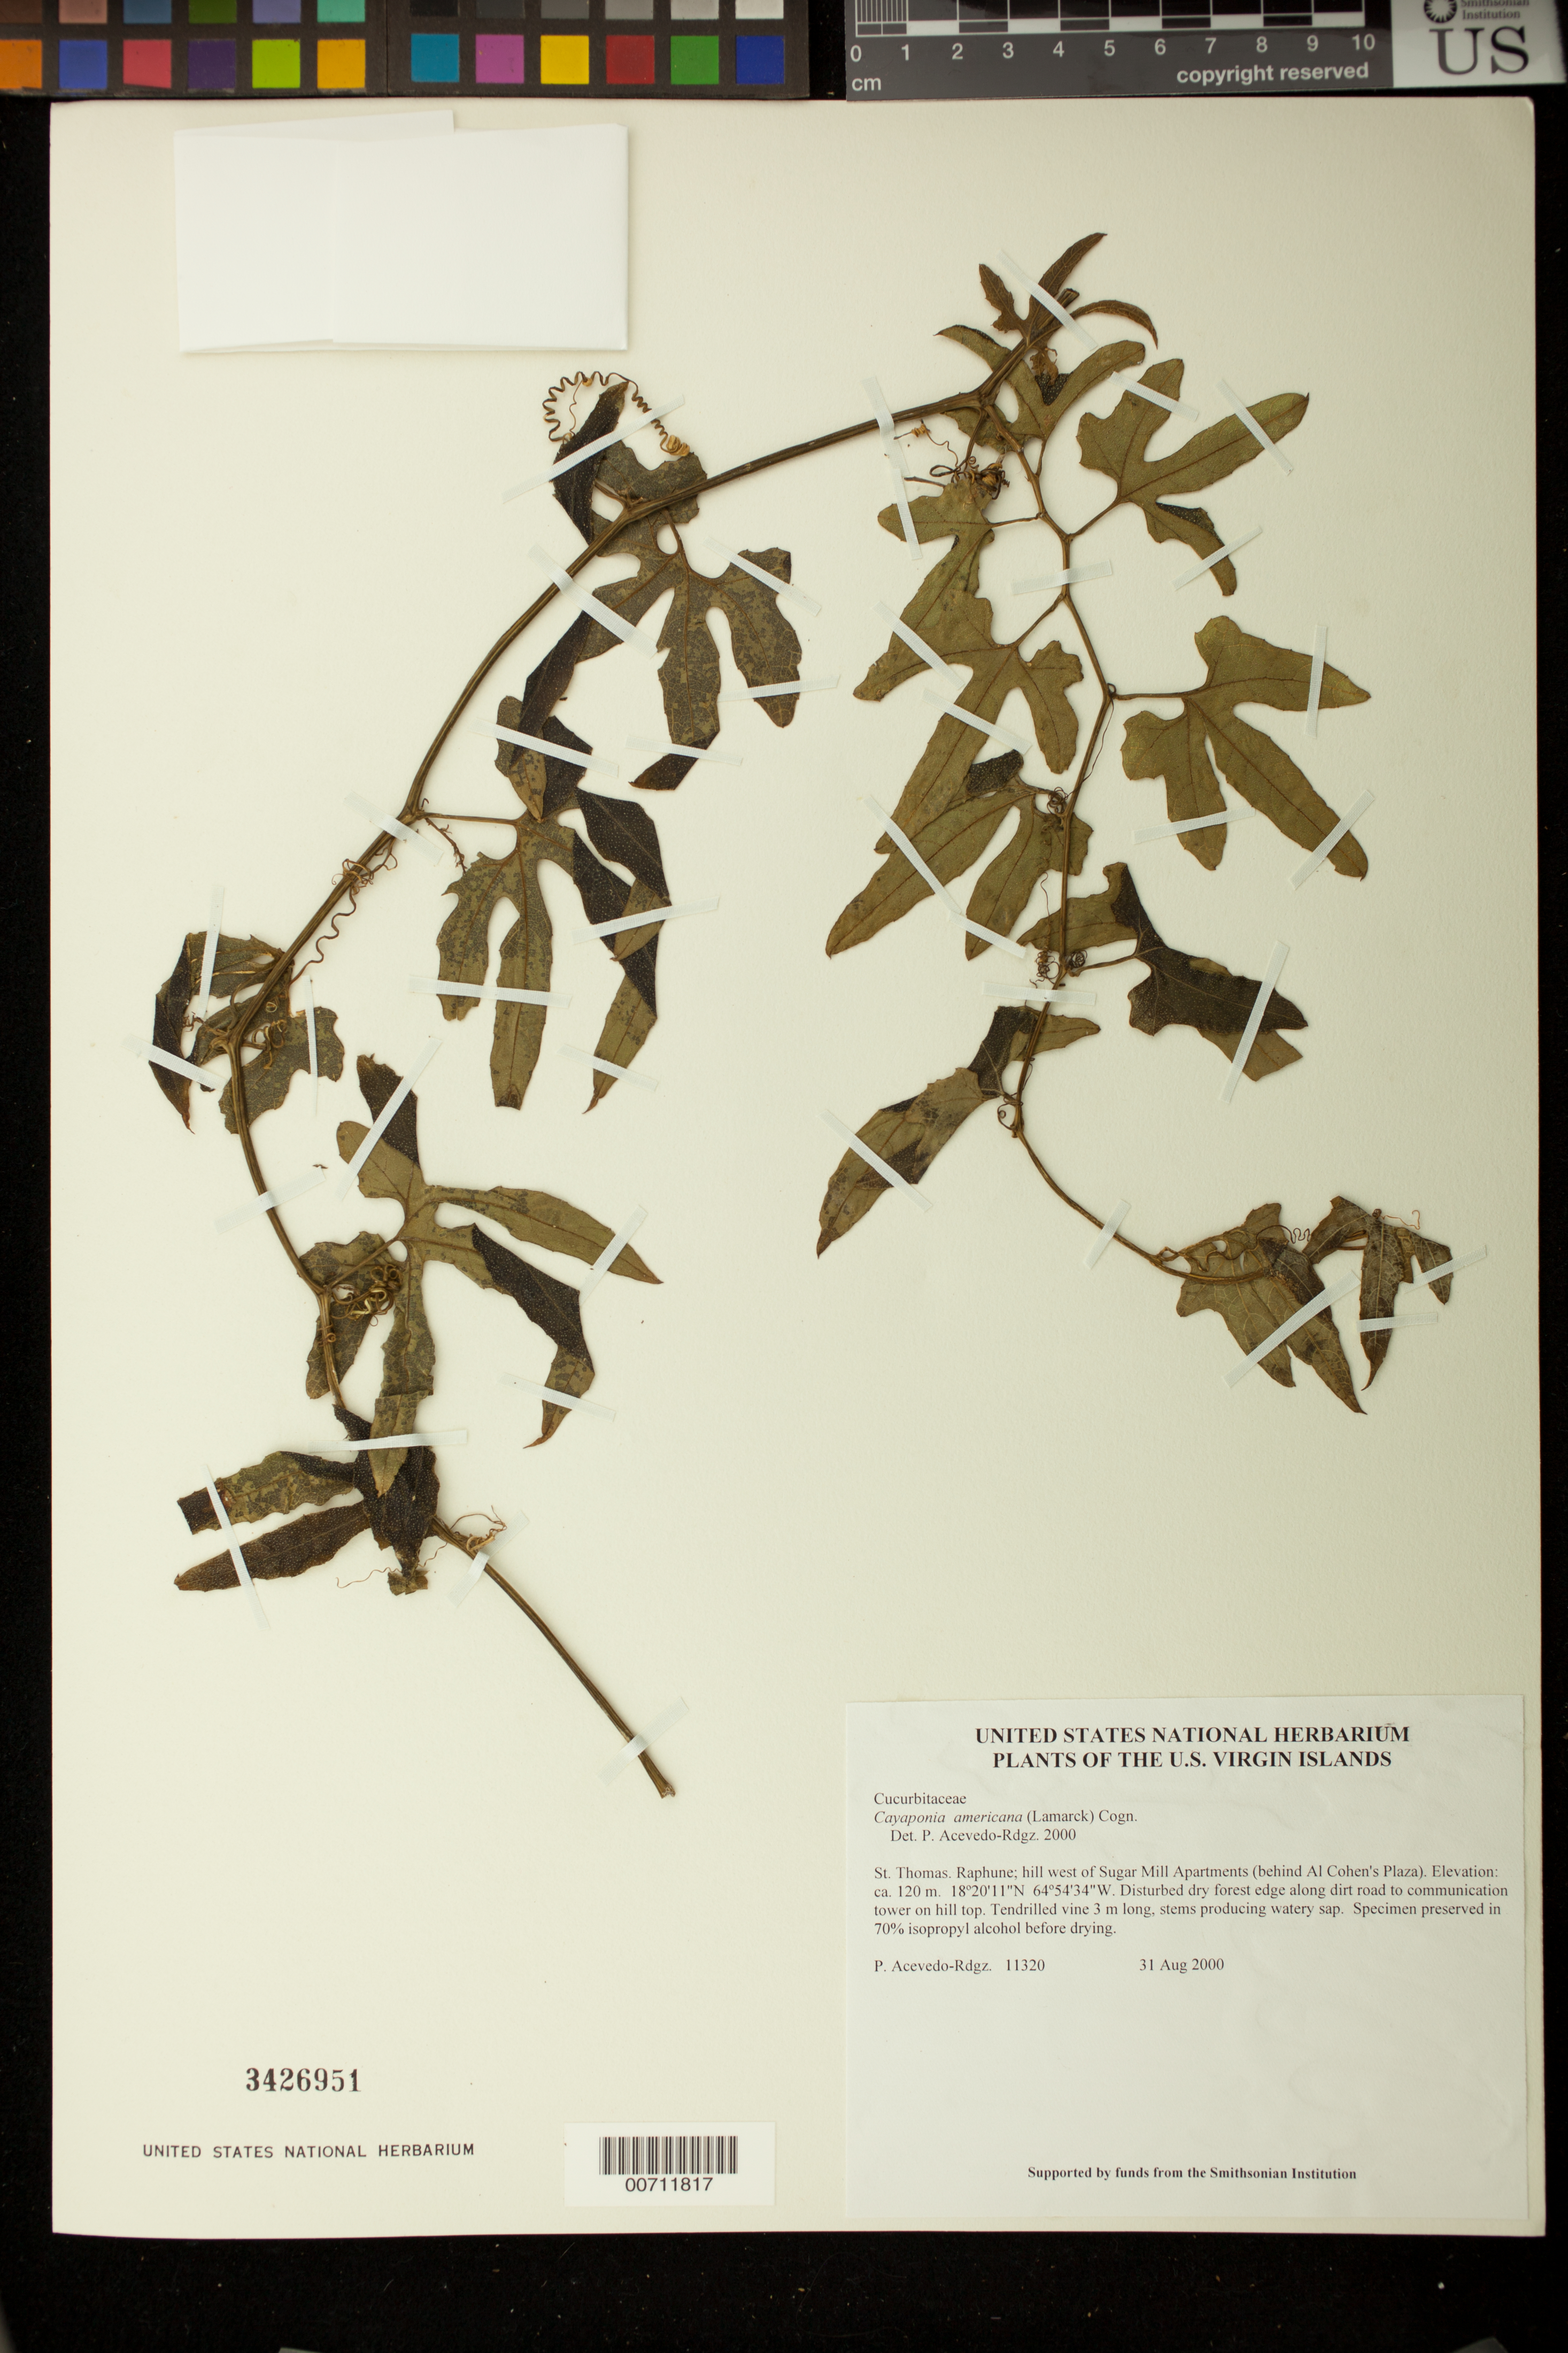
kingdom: Plantae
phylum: Tracheophyta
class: Magnoliopsida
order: Cucurbitales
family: Cucurbitaceae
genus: Cayaponia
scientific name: Cayaponia americana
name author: (Lam.) Cogn.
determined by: Acevedo-Rodríguez, P., (BOT), Smithsonian Institution - National Museum of Natural History (UNITED STATES)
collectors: P. Acevedo-Rodr.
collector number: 11320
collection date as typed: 31 Aug 2000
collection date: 2000-08-31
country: U.S. Virgin Islands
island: St. Thomas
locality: Raphune; hill west of Sugar Mill Apartments (behind Al Cohen's Plaza).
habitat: Disturbed dry forest edge along dirt road to communication tower on hill top.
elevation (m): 120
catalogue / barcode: US 3426951